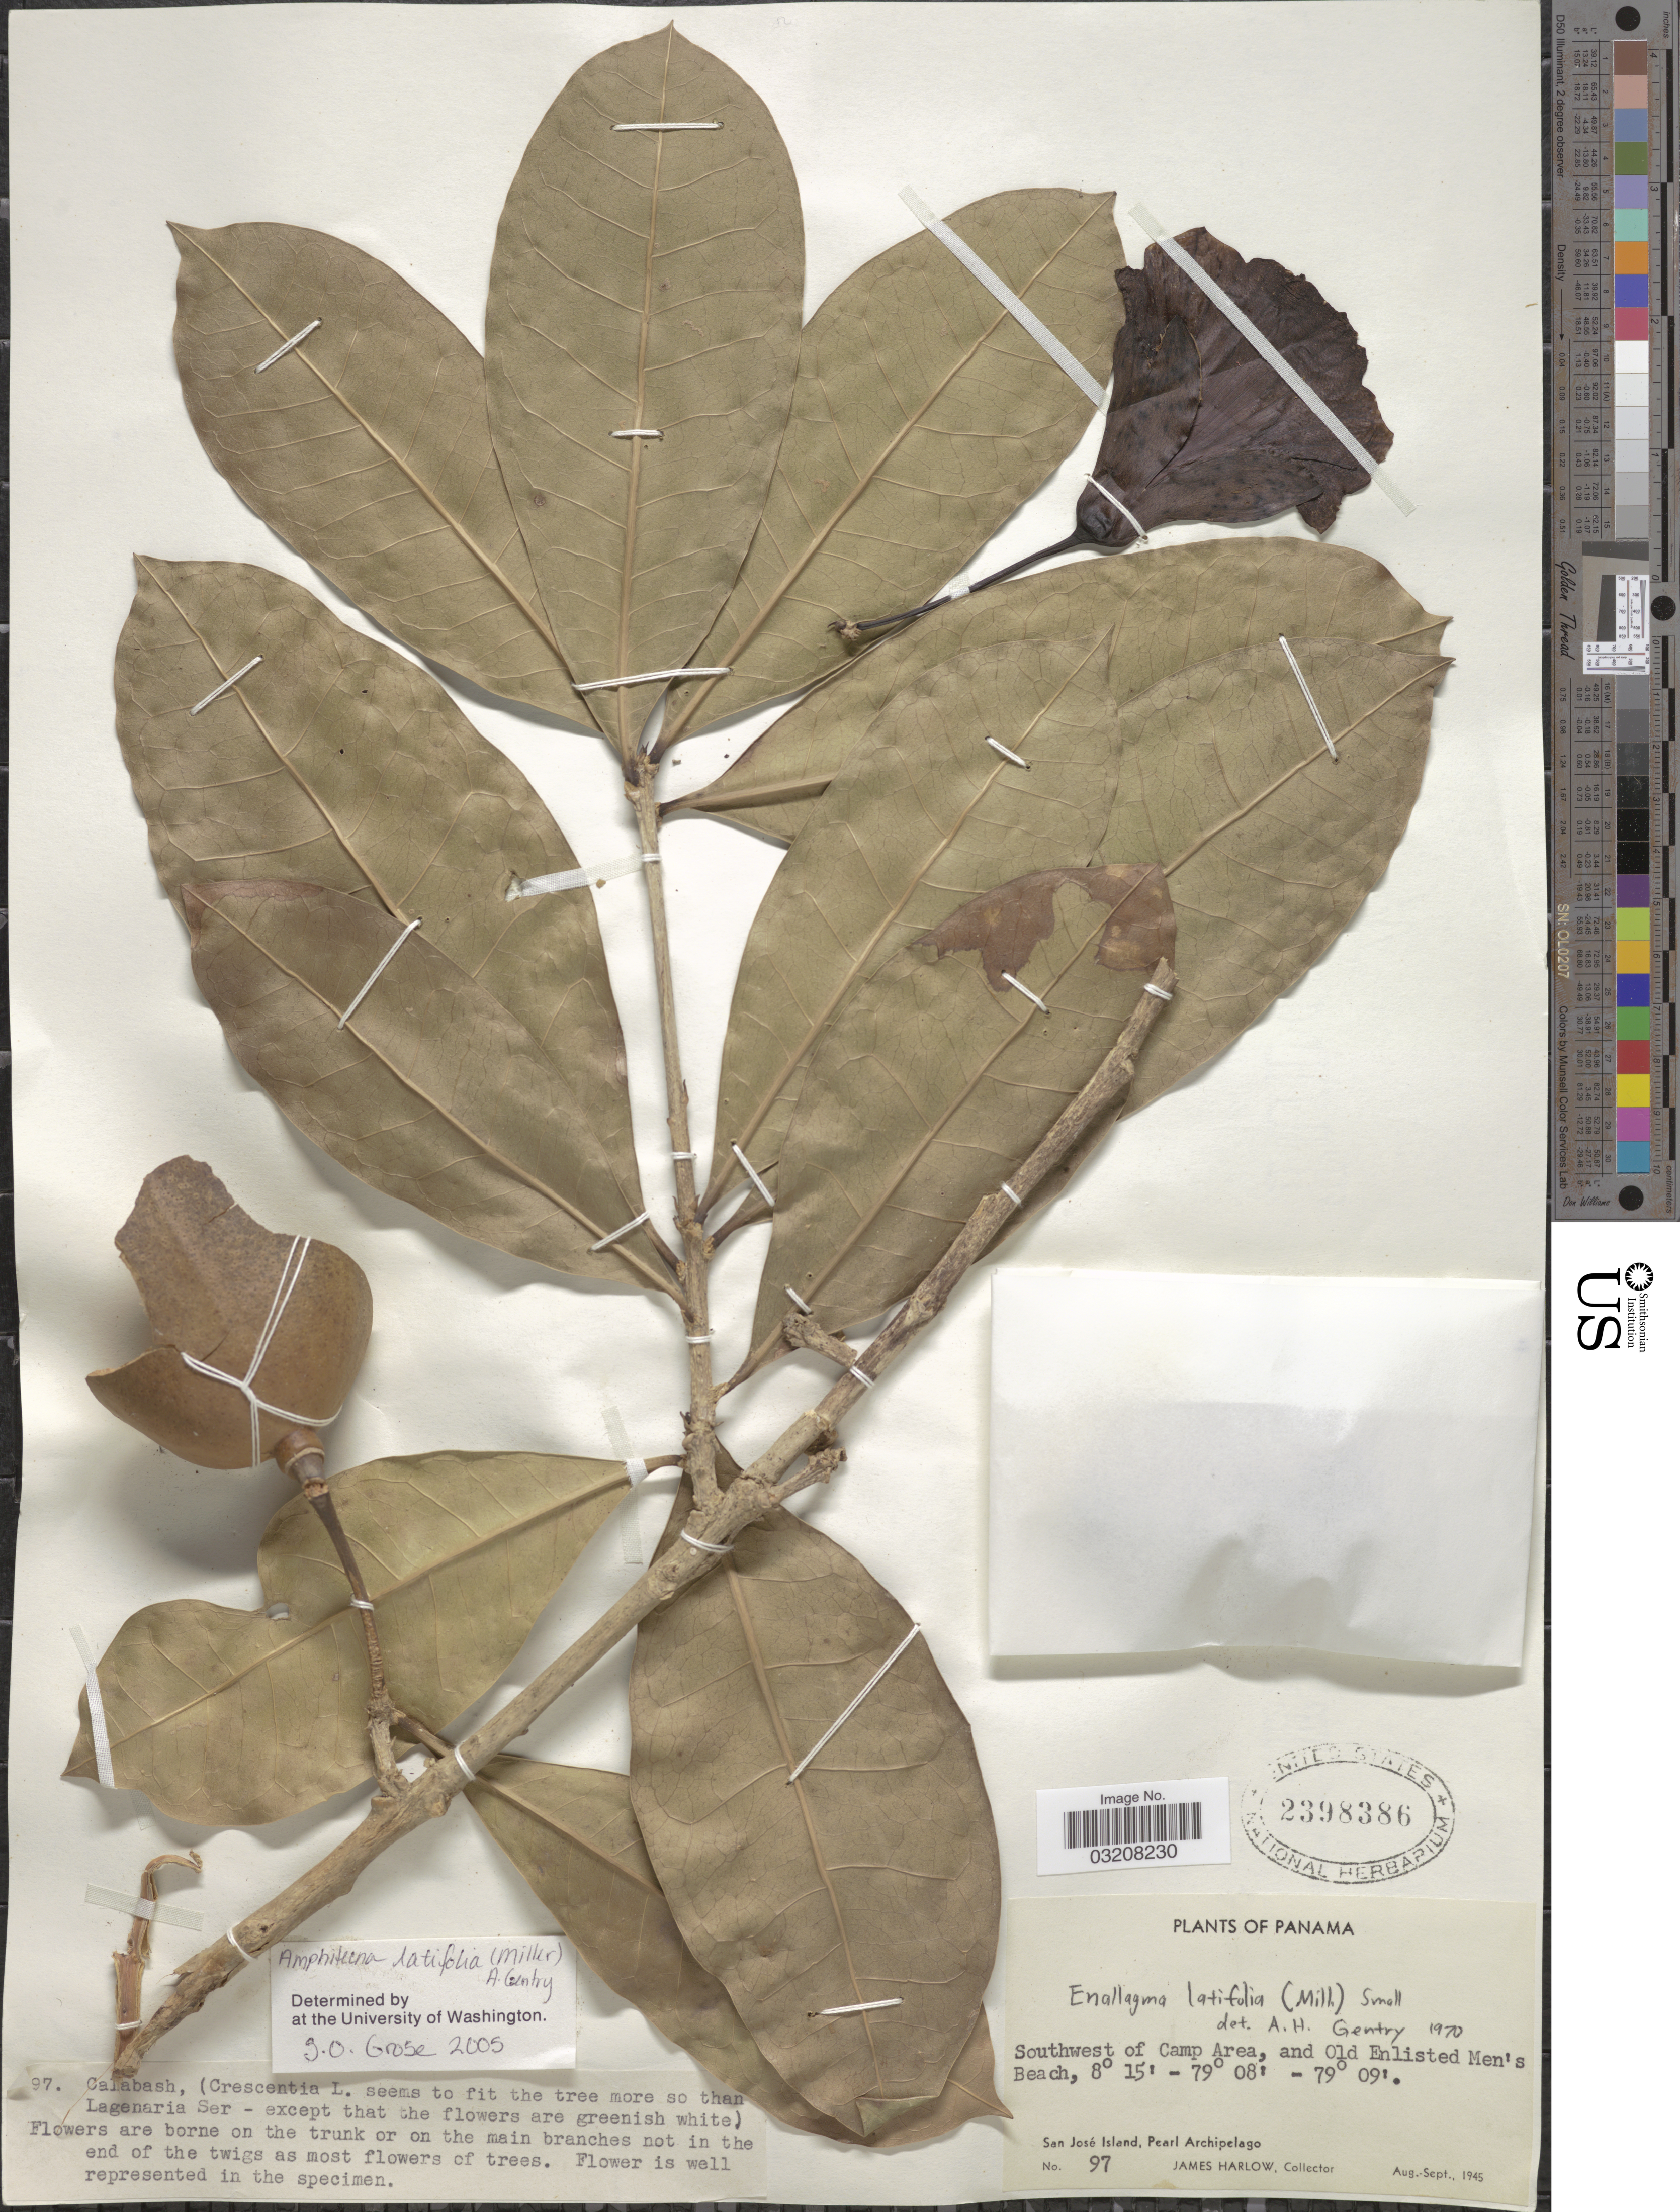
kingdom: Plantae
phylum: Tracheophyta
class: Magnoliopsida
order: Lamiales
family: Bignoniaceae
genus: Amphitecna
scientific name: Amphitecna latifolia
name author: (Mill.) A.H. Gentry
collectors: J. Harlow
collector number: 97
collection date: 1945-08/1945-09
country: Panama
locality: Southwest of Camp Area, and Old Enlisted Men's Beach. San José Island, Pearl Archipelago.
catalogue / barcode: US 2398386